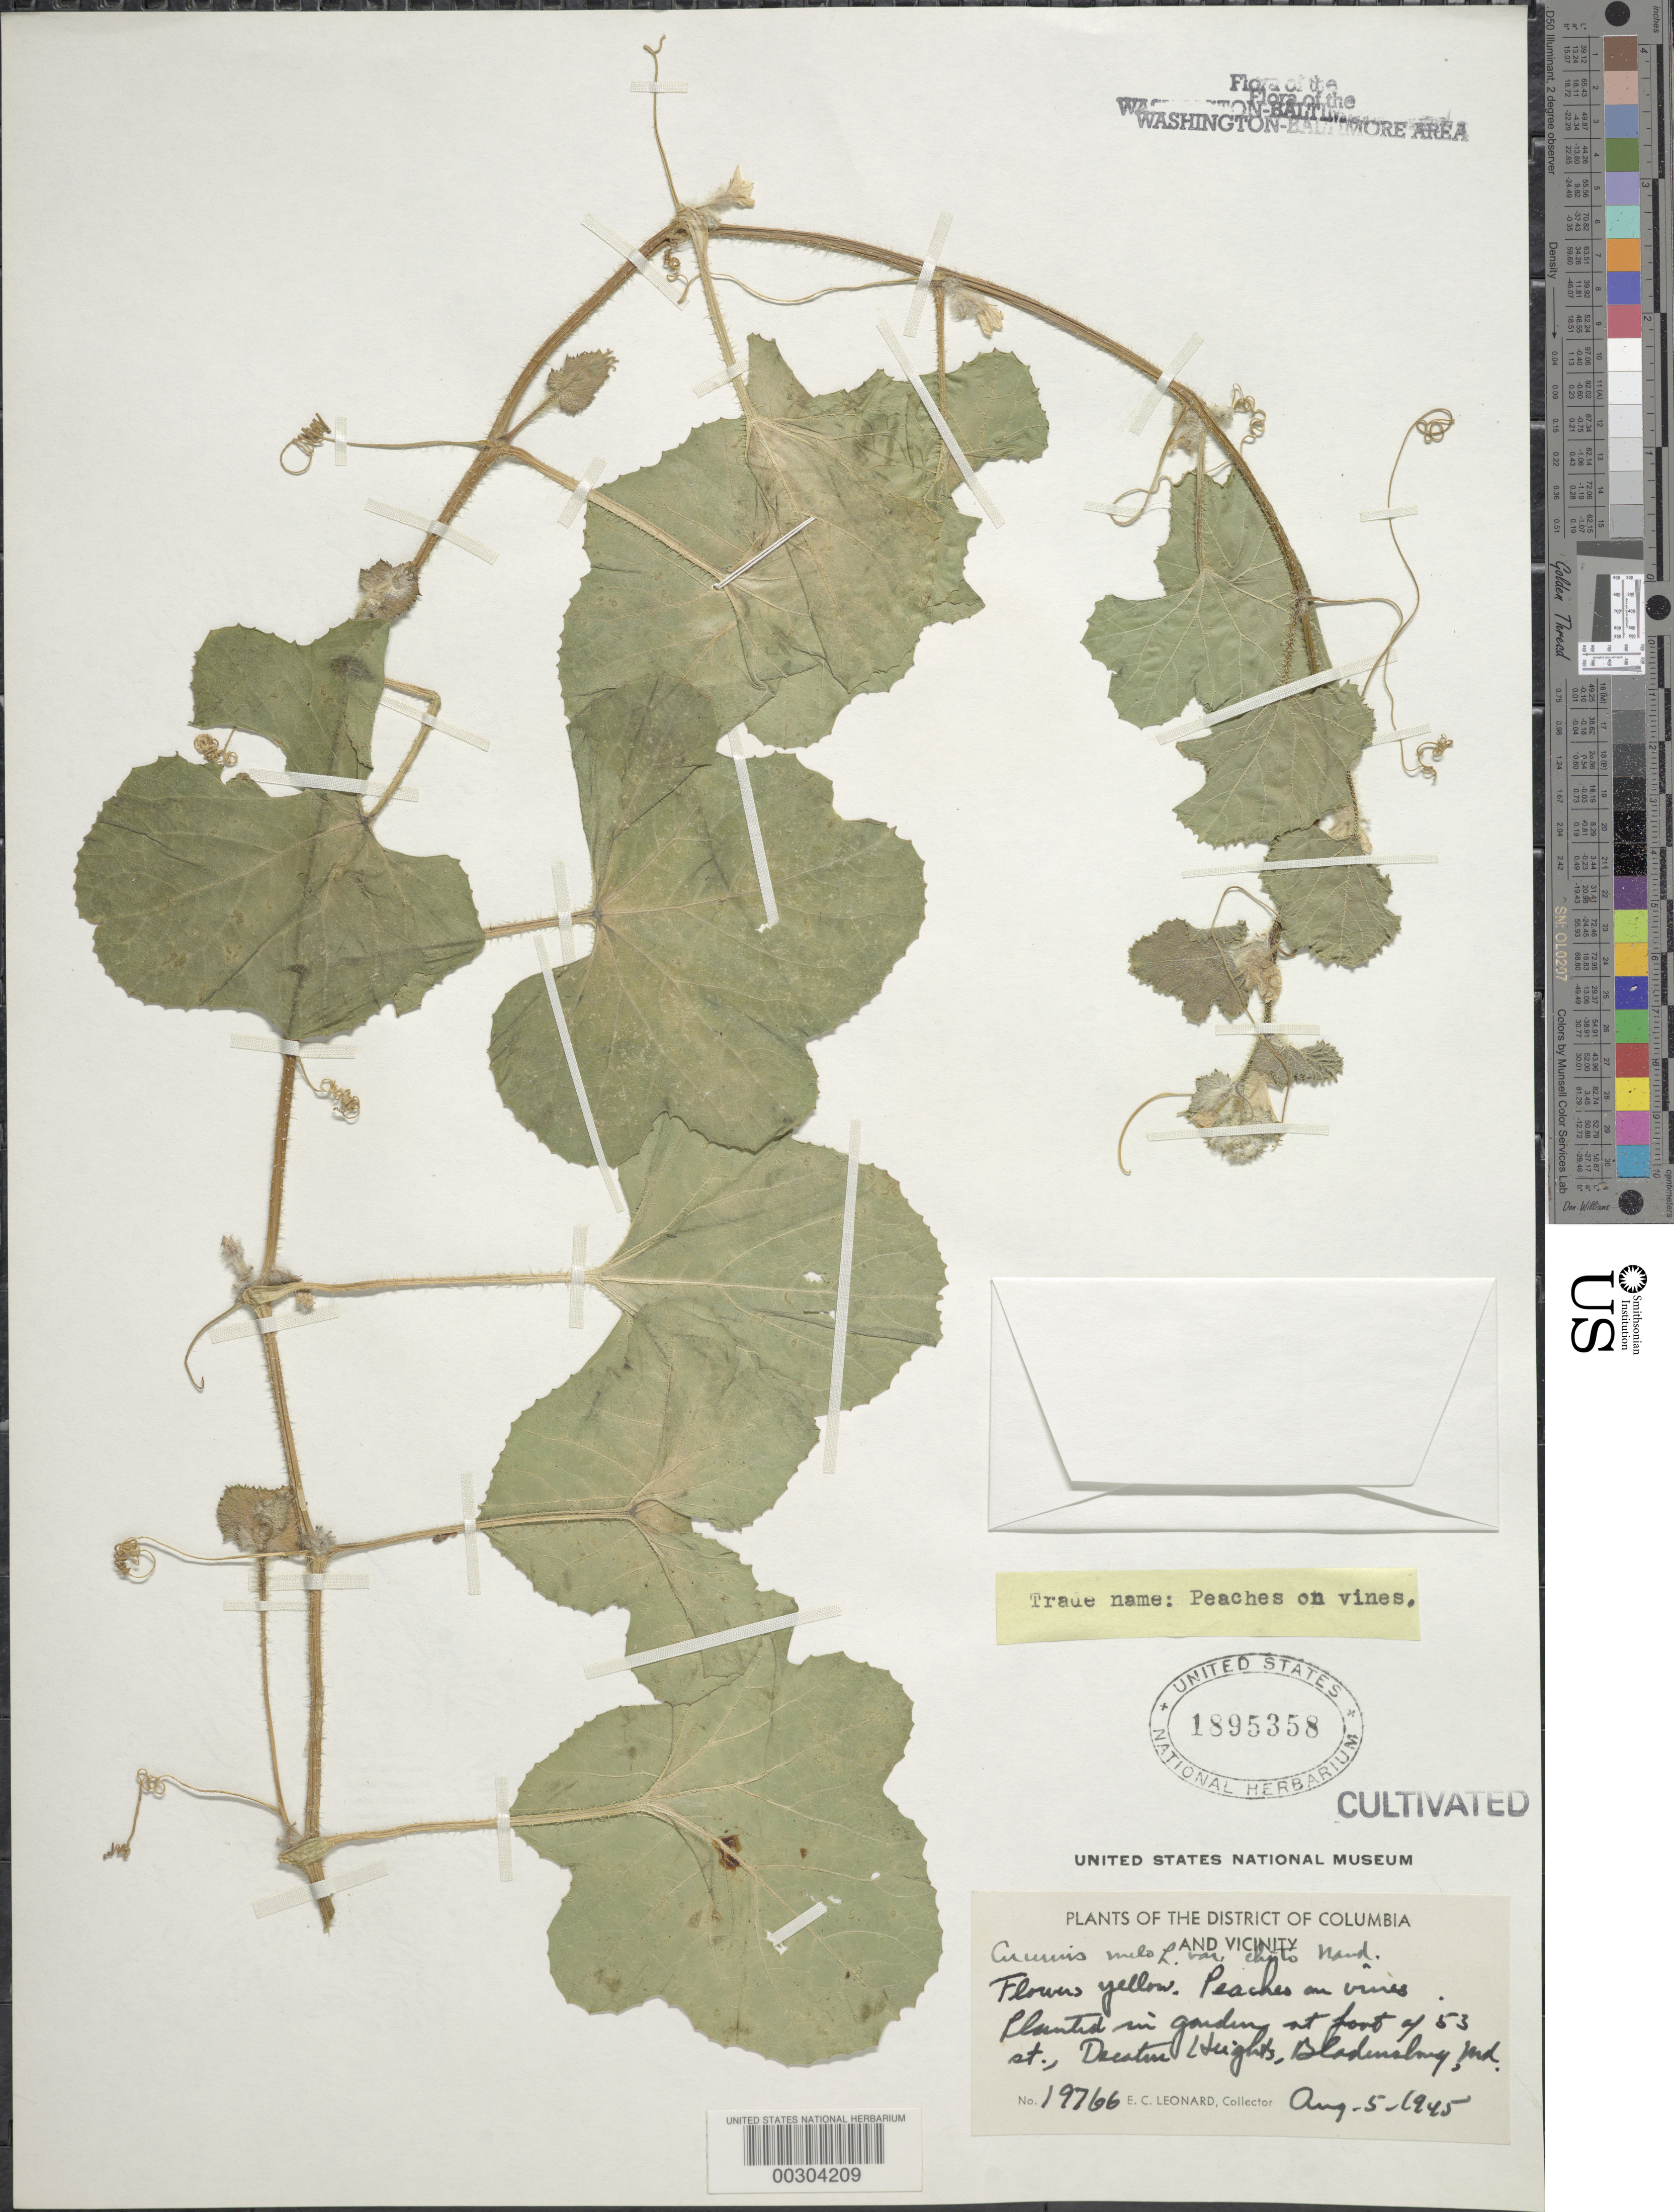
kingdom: Plantae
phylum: Tracheophyta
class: Magnoliopsida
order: Cucurbitales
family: Cucurbitaceae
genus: Cucumis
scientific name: Cucumis melo var. chito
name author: (C. Morren) Naudin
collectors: E. C. Leonard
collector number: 19766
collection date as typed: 05 Aug 1945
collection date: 1945-08-05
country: United States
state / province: Maryland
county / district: Prince George's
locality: Bladensburg, at foot of 53 St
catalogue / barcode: US 1895358